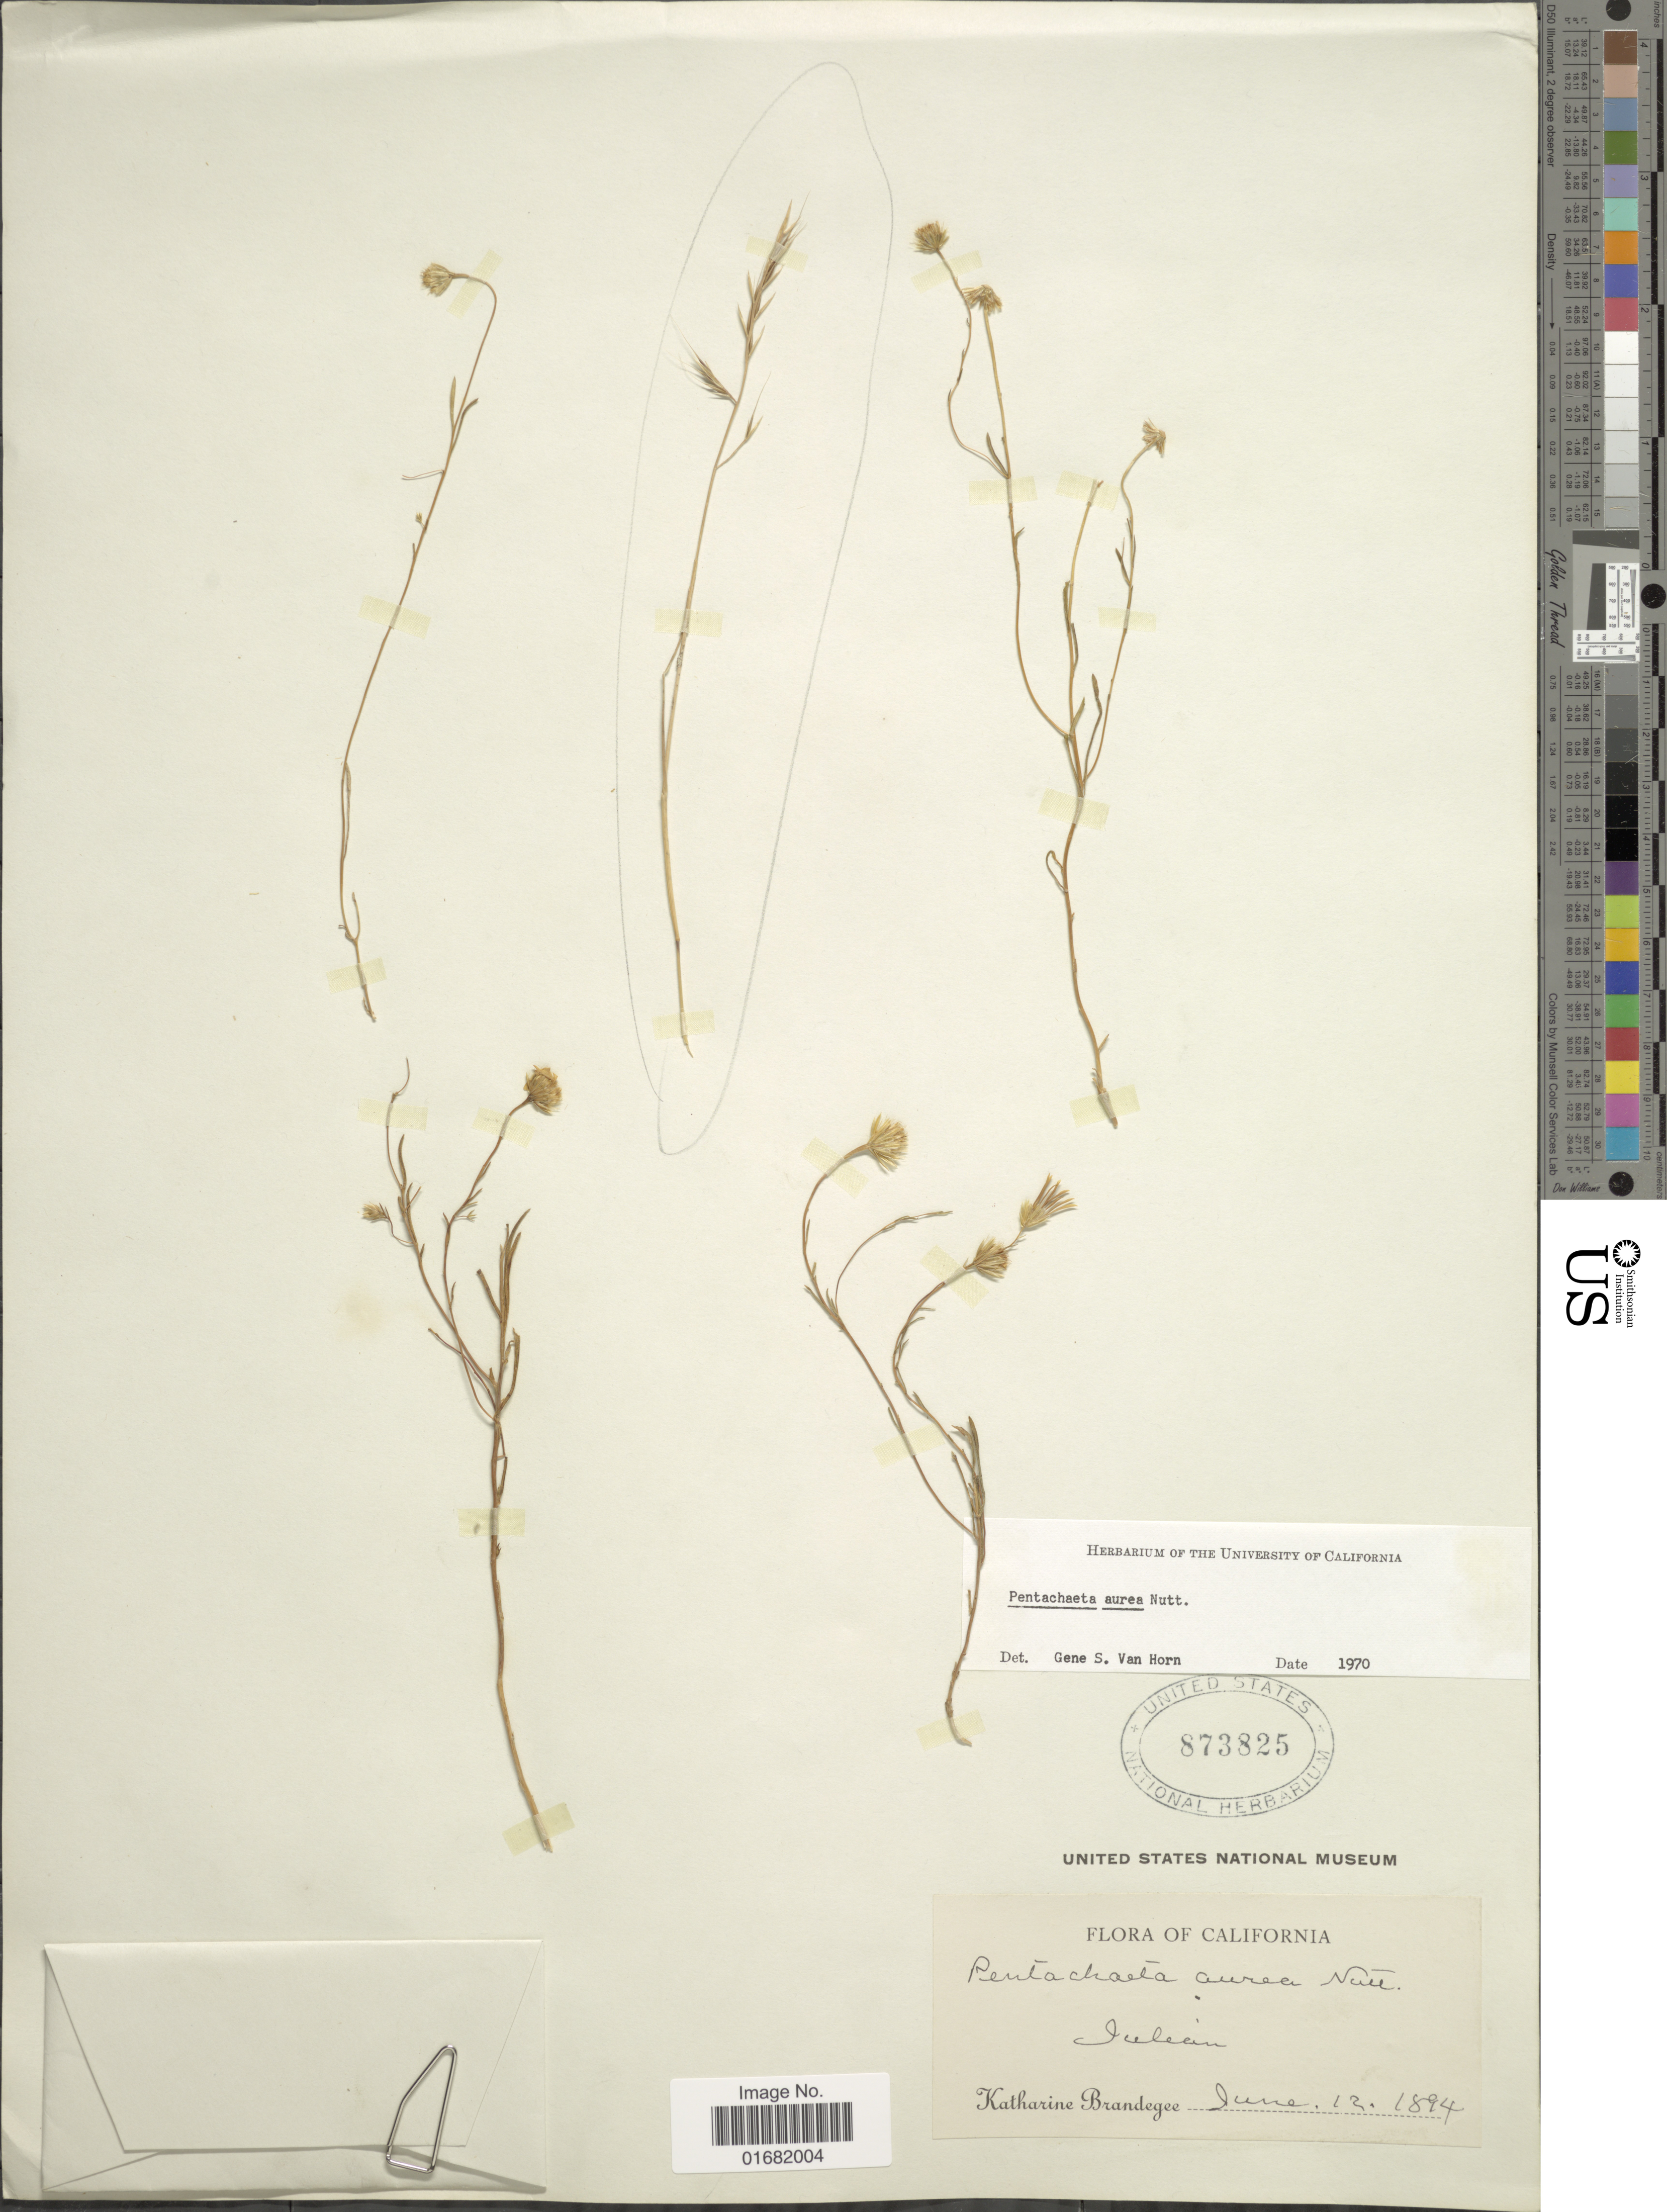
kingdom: Plantae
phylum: Tracheophyta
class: Magnoliopsida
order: Asterales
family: Asteraceae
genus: Pentachaeta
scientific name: Pentachaeta aurea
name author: Nutt.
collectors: M. K. Brandegee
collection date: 1894-06-12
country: United States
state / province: California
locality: Julian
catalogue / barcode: US 873825